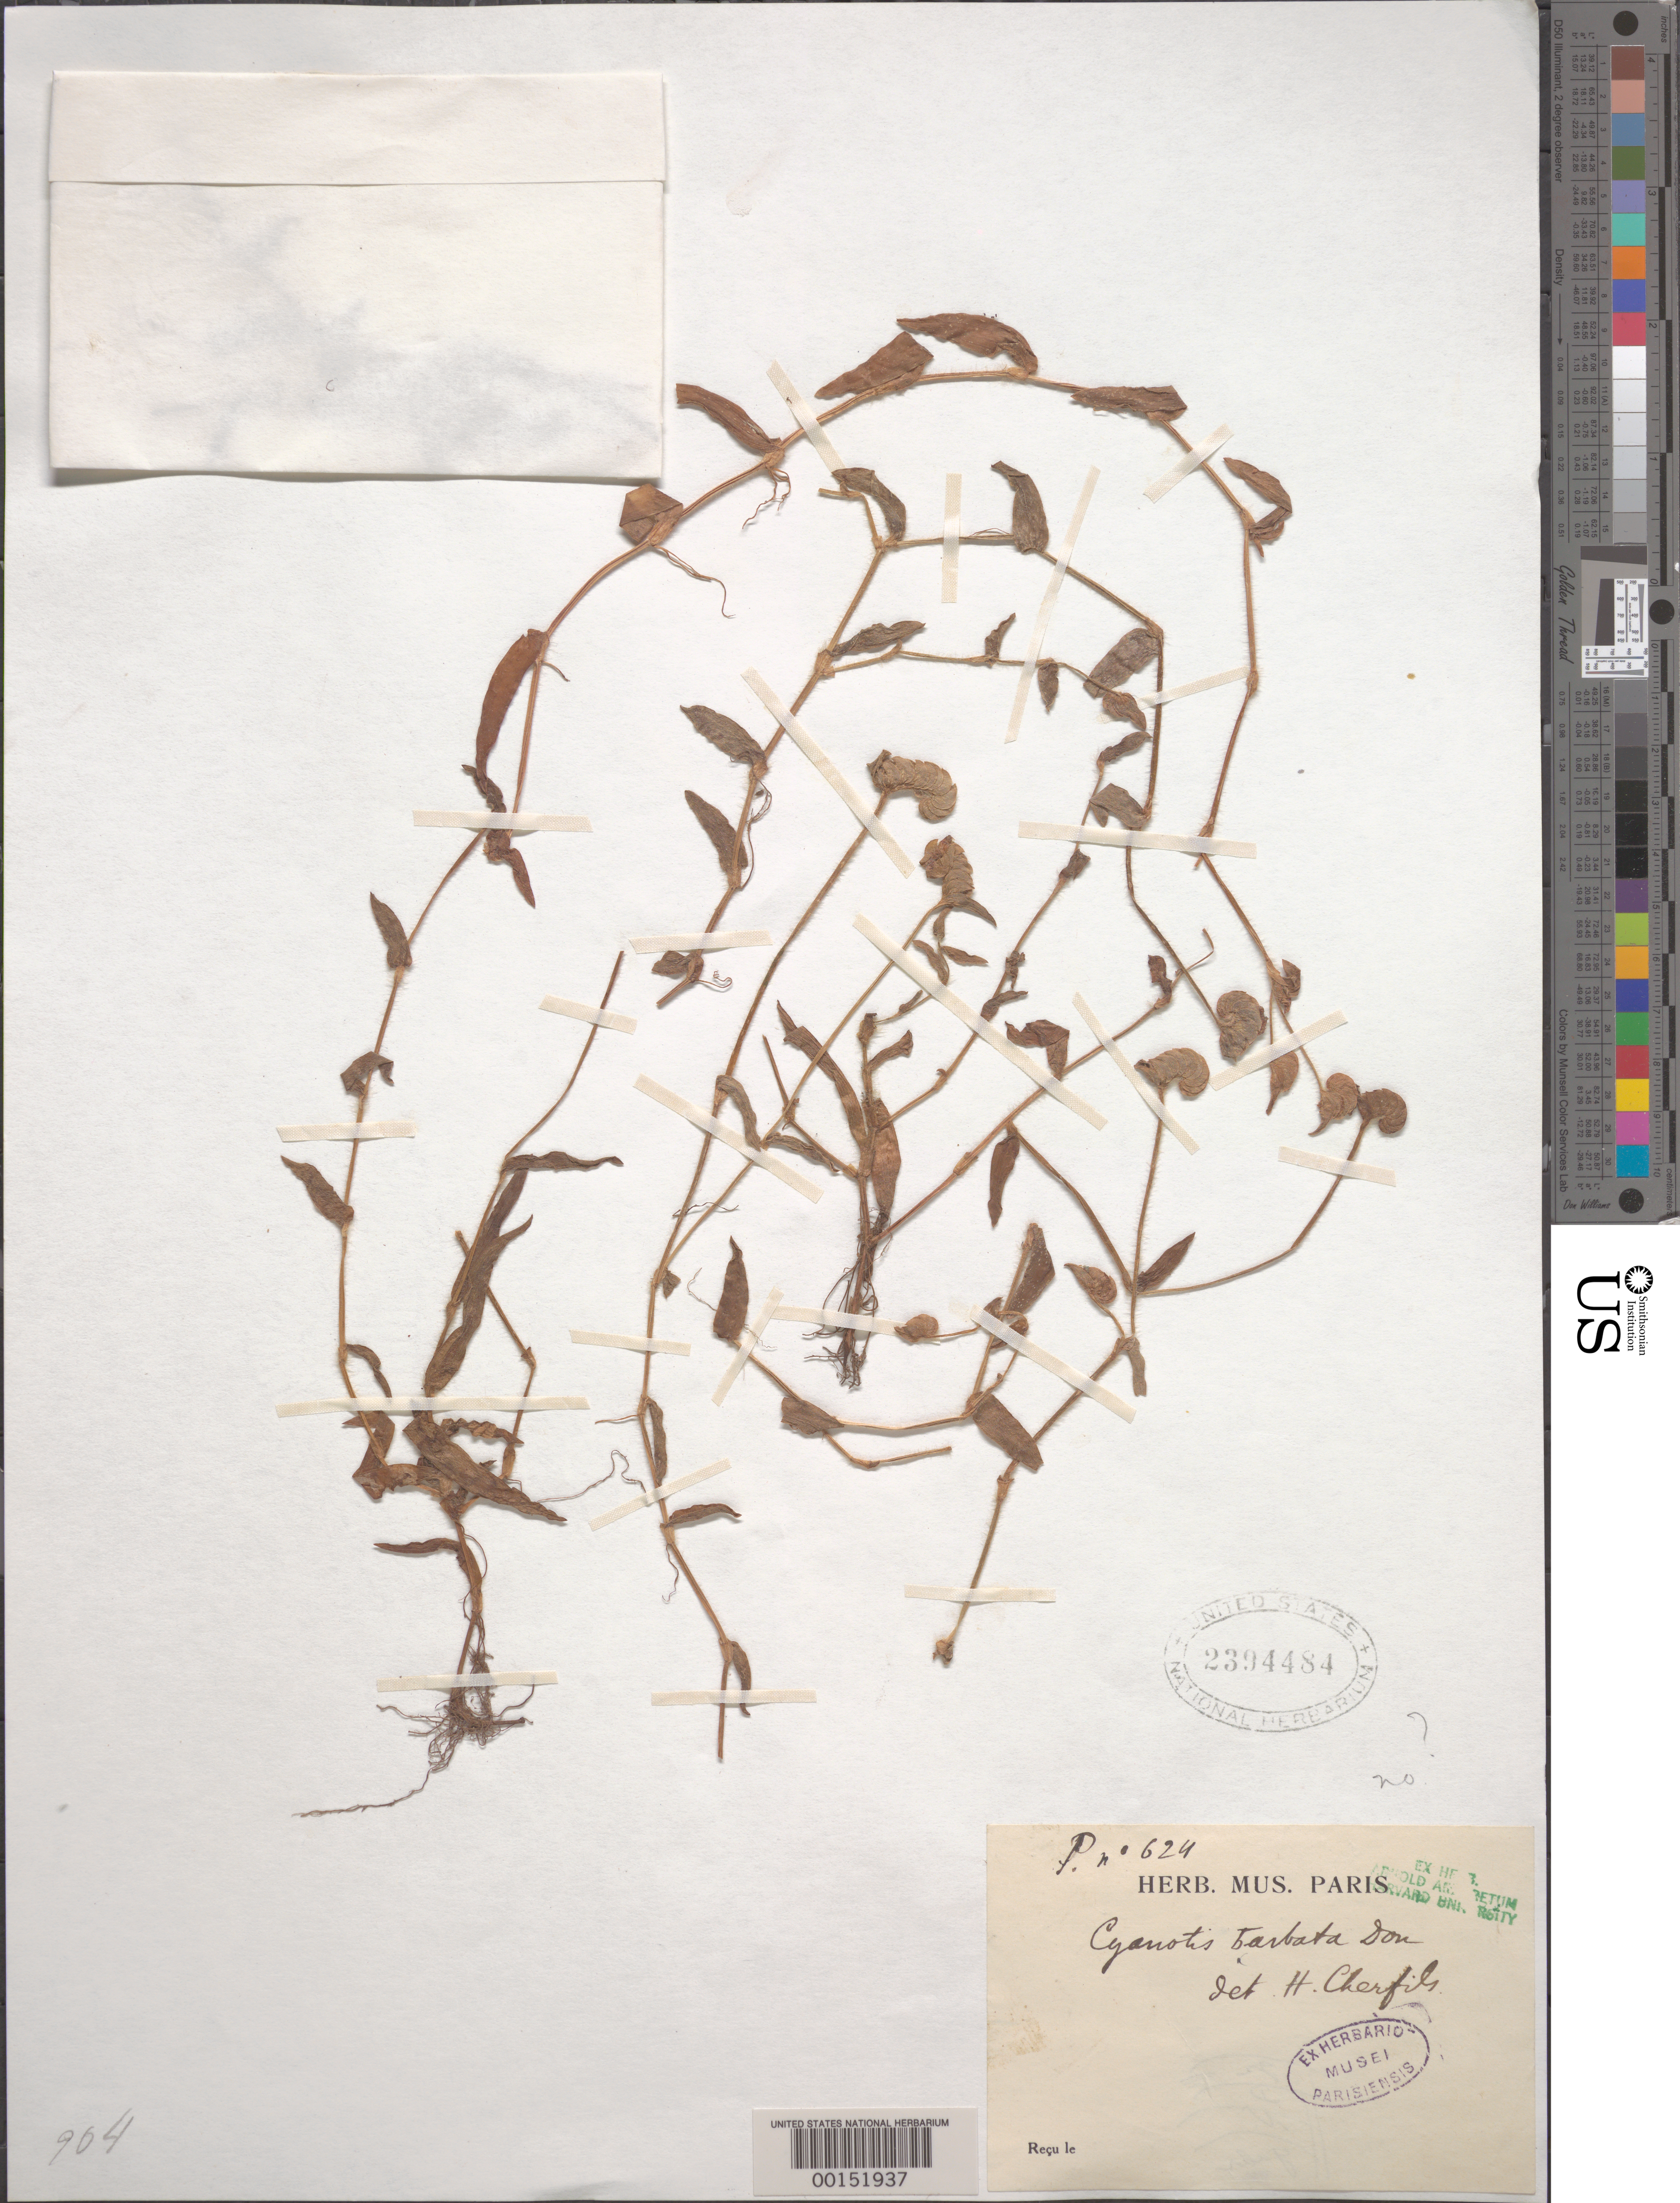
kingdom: Plantae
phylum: Tracheophyta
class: Liliopsida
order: Commelinales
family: Commelinaceae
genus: Cyanotis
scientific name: Cyanotis papilionacea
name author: (Burm. f.) Schult. & Schult. f.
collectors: J. Rose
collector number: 624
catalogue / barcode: US 2394484